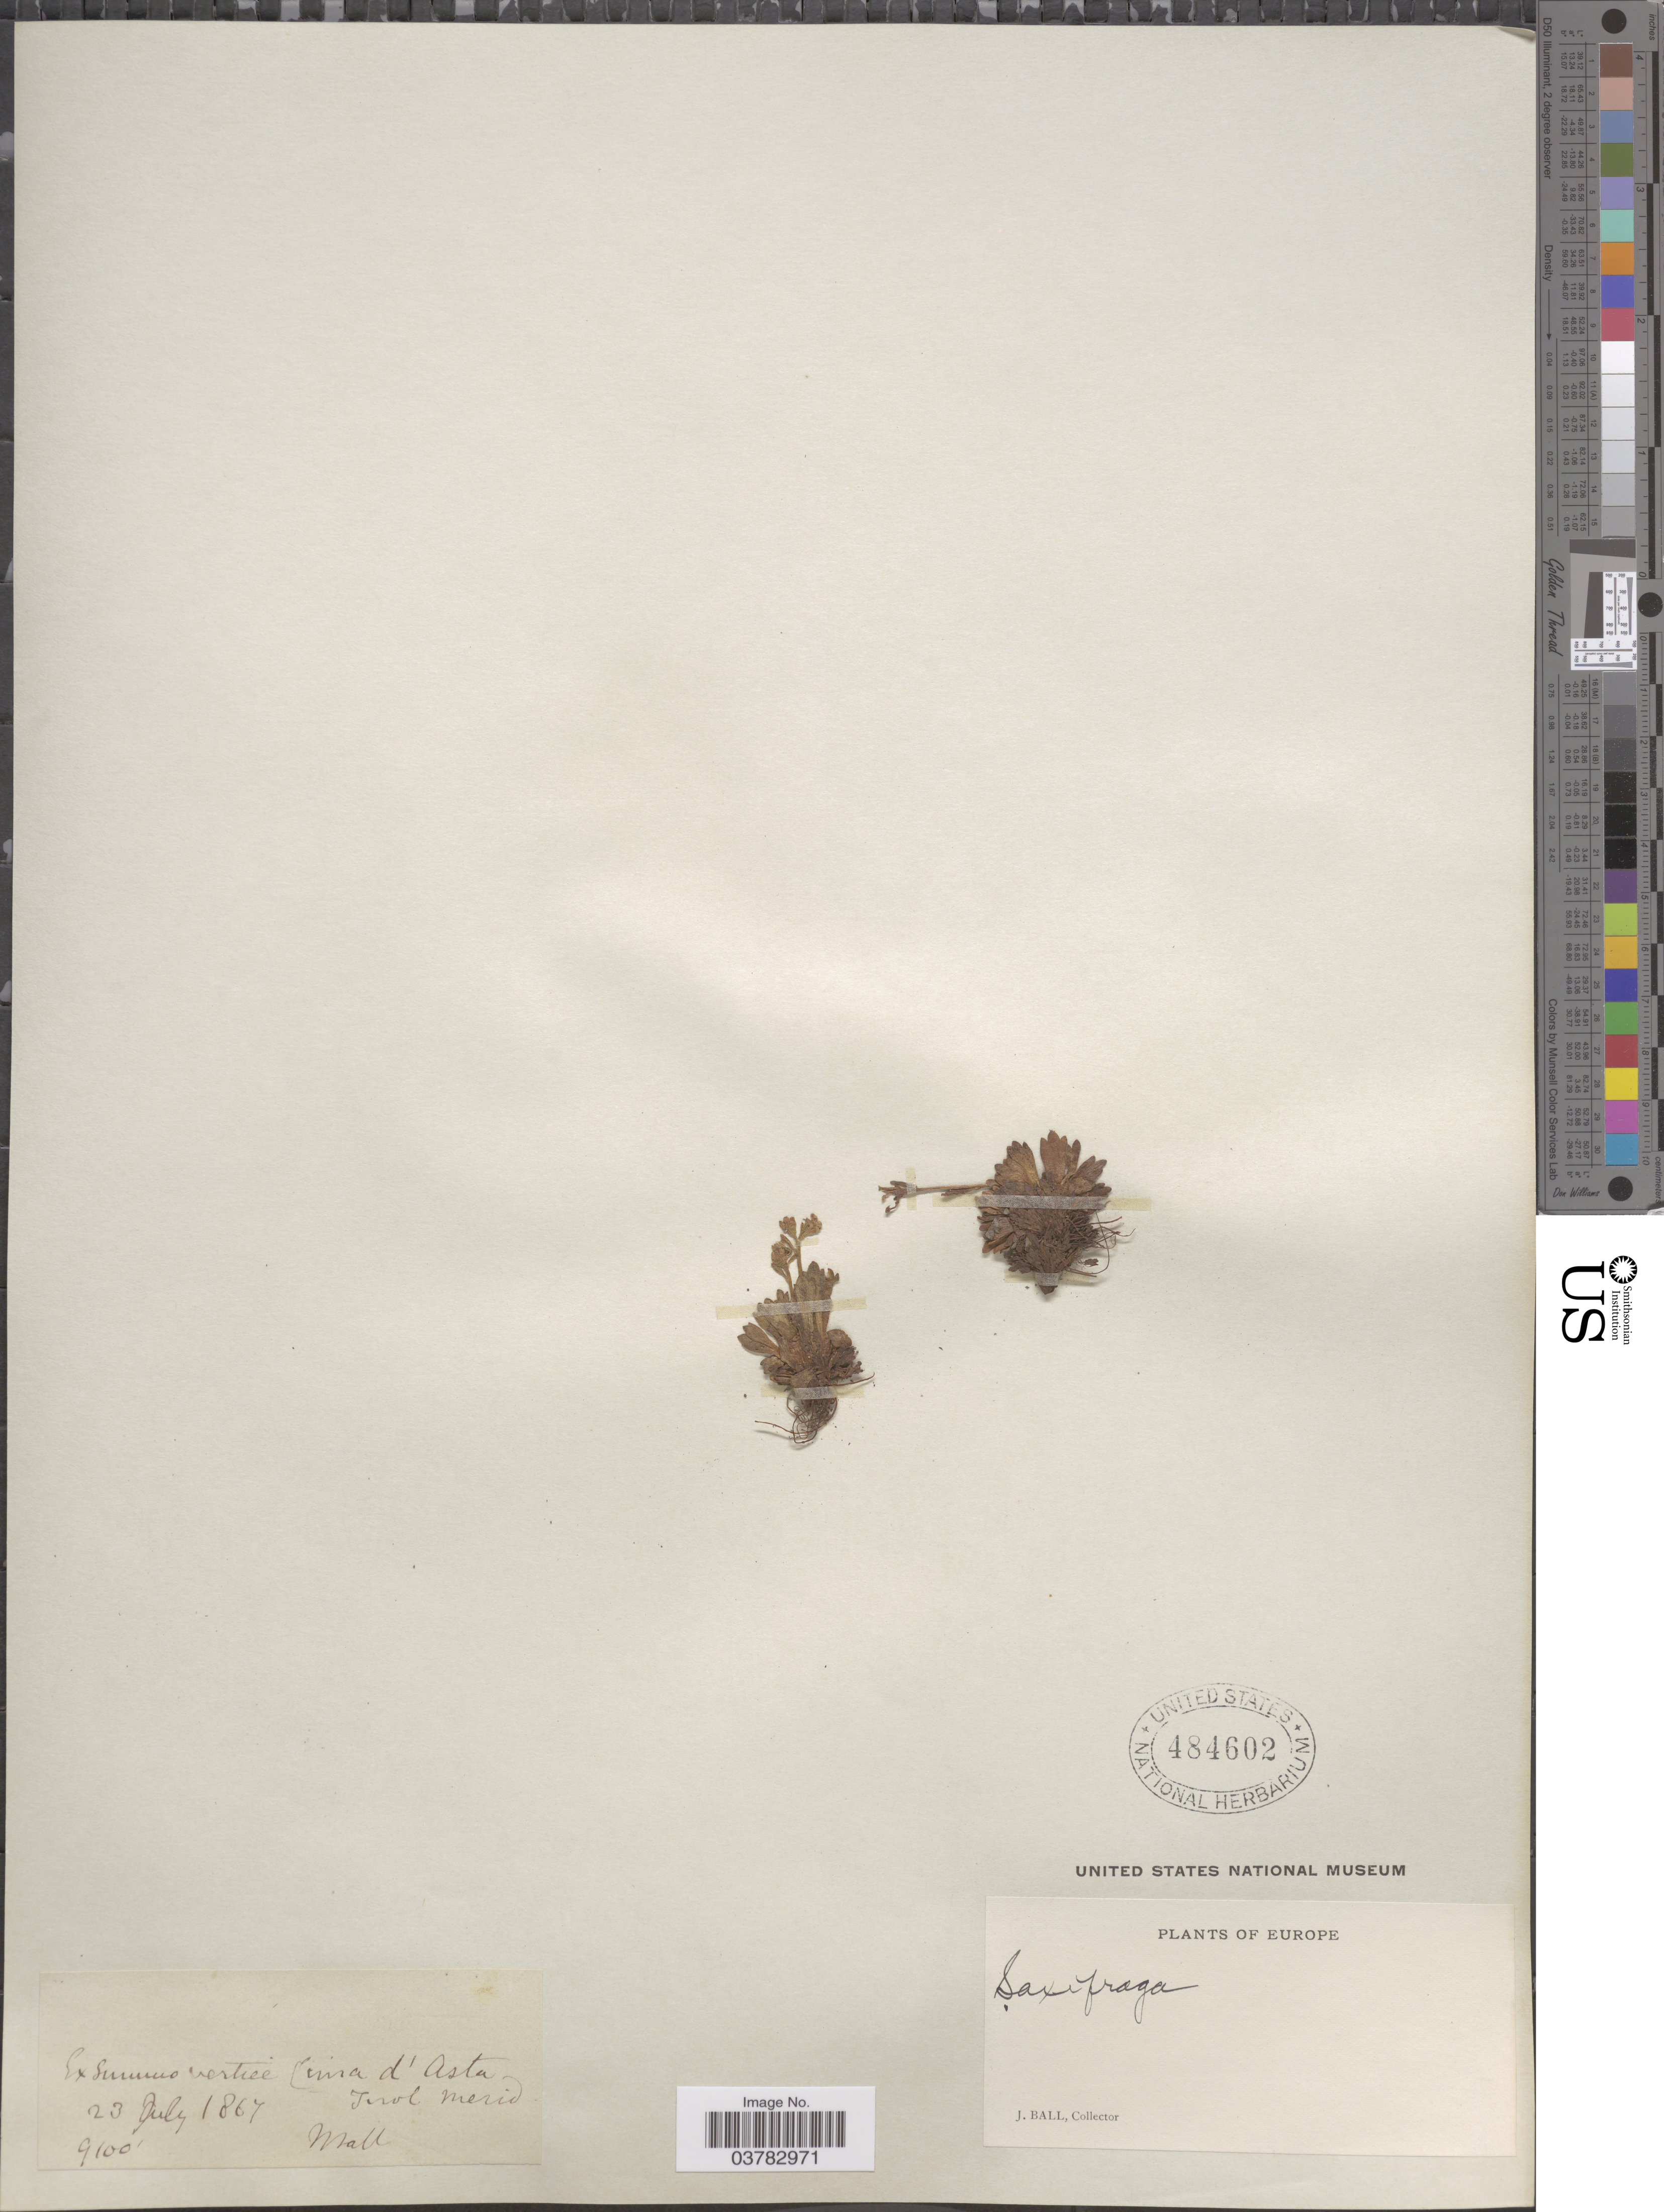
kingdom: Plantae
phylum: Tracheophyta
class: Magnoliopsida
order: Saxifragales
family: Saxifragaceae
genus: Saxifraga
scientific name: Saxifraga sp.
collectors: J. Ball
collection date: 1867-07-23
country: Italy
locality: Ex Summo vertice Cima d'Asta Tirol merid.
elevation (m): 2774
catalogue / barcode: US 484602